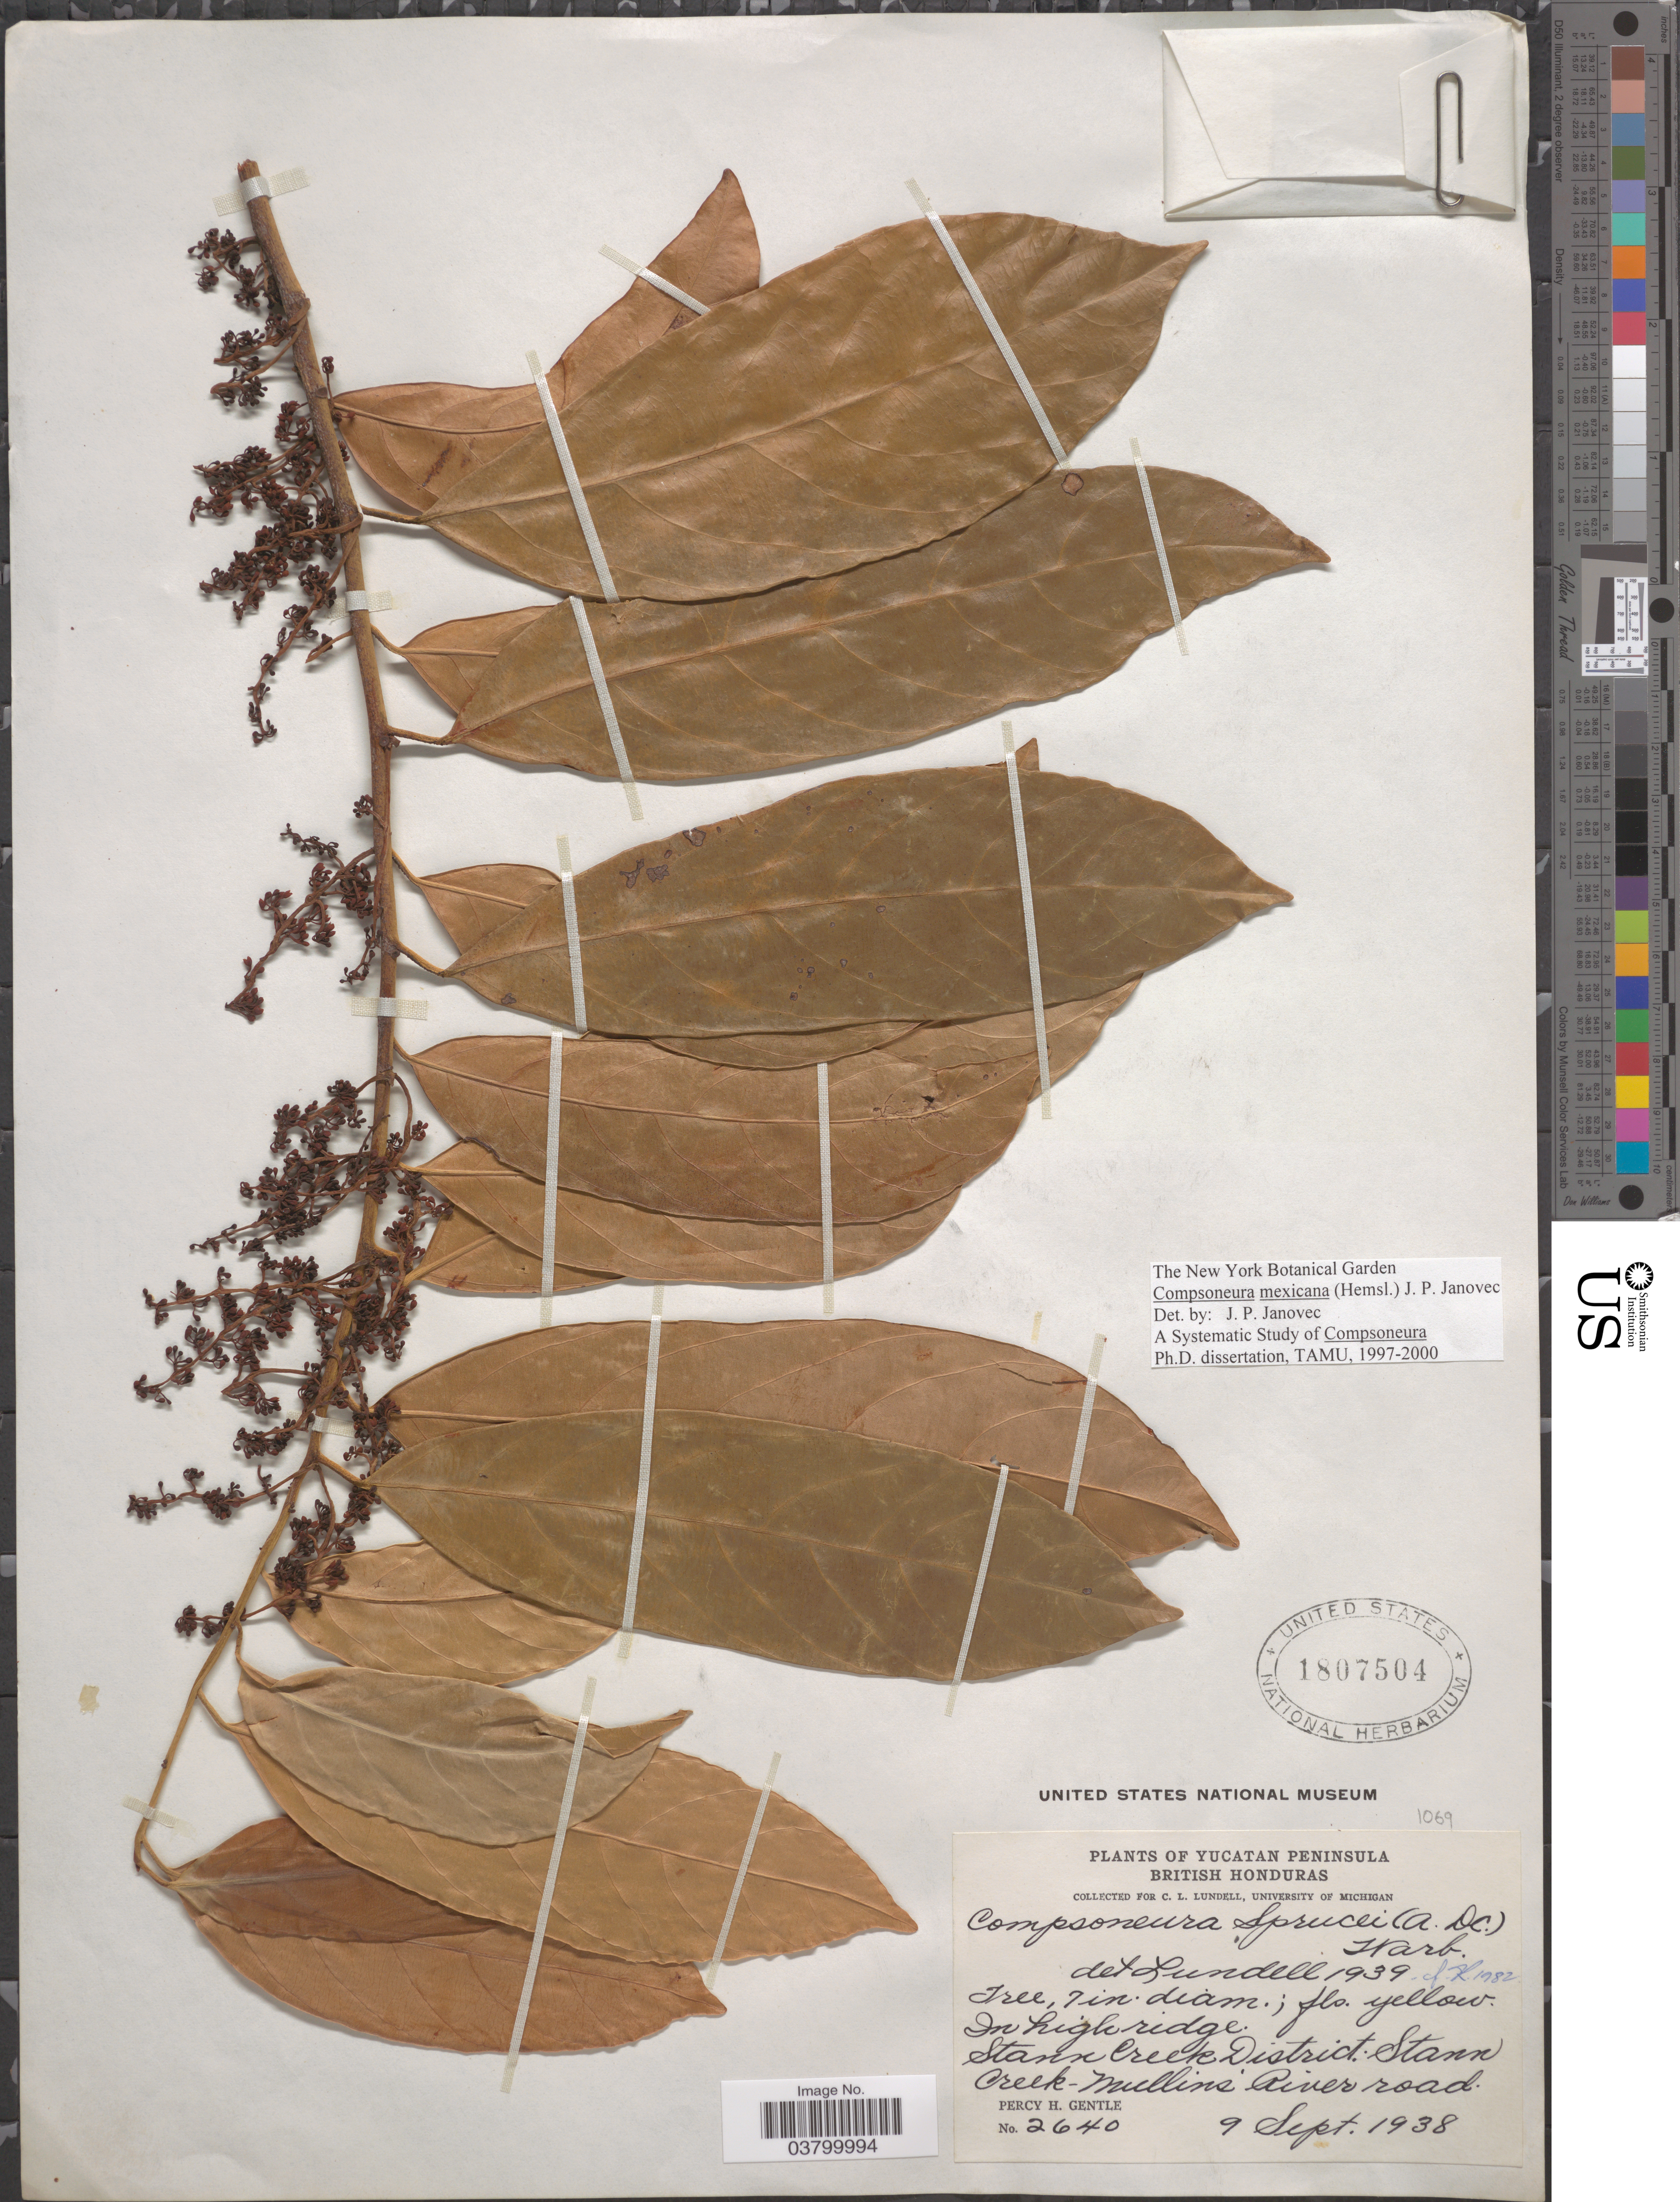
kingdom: Plantae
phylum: Tracheophyta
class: Magnoliopsida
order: Magnoliales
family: Myristicaceae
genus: Compsoneura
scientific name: Compsoneura sprucei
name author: (A. DC.) Warb.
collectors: P. H. Gentle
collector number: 2640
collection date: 1938-09-09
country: Belize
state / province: Stann Creek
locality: Yucatan Peninsula. British Honduras. In high ridge. Stann Creek District. Stann Creek- Mullins River road.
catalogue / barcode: US 1807504